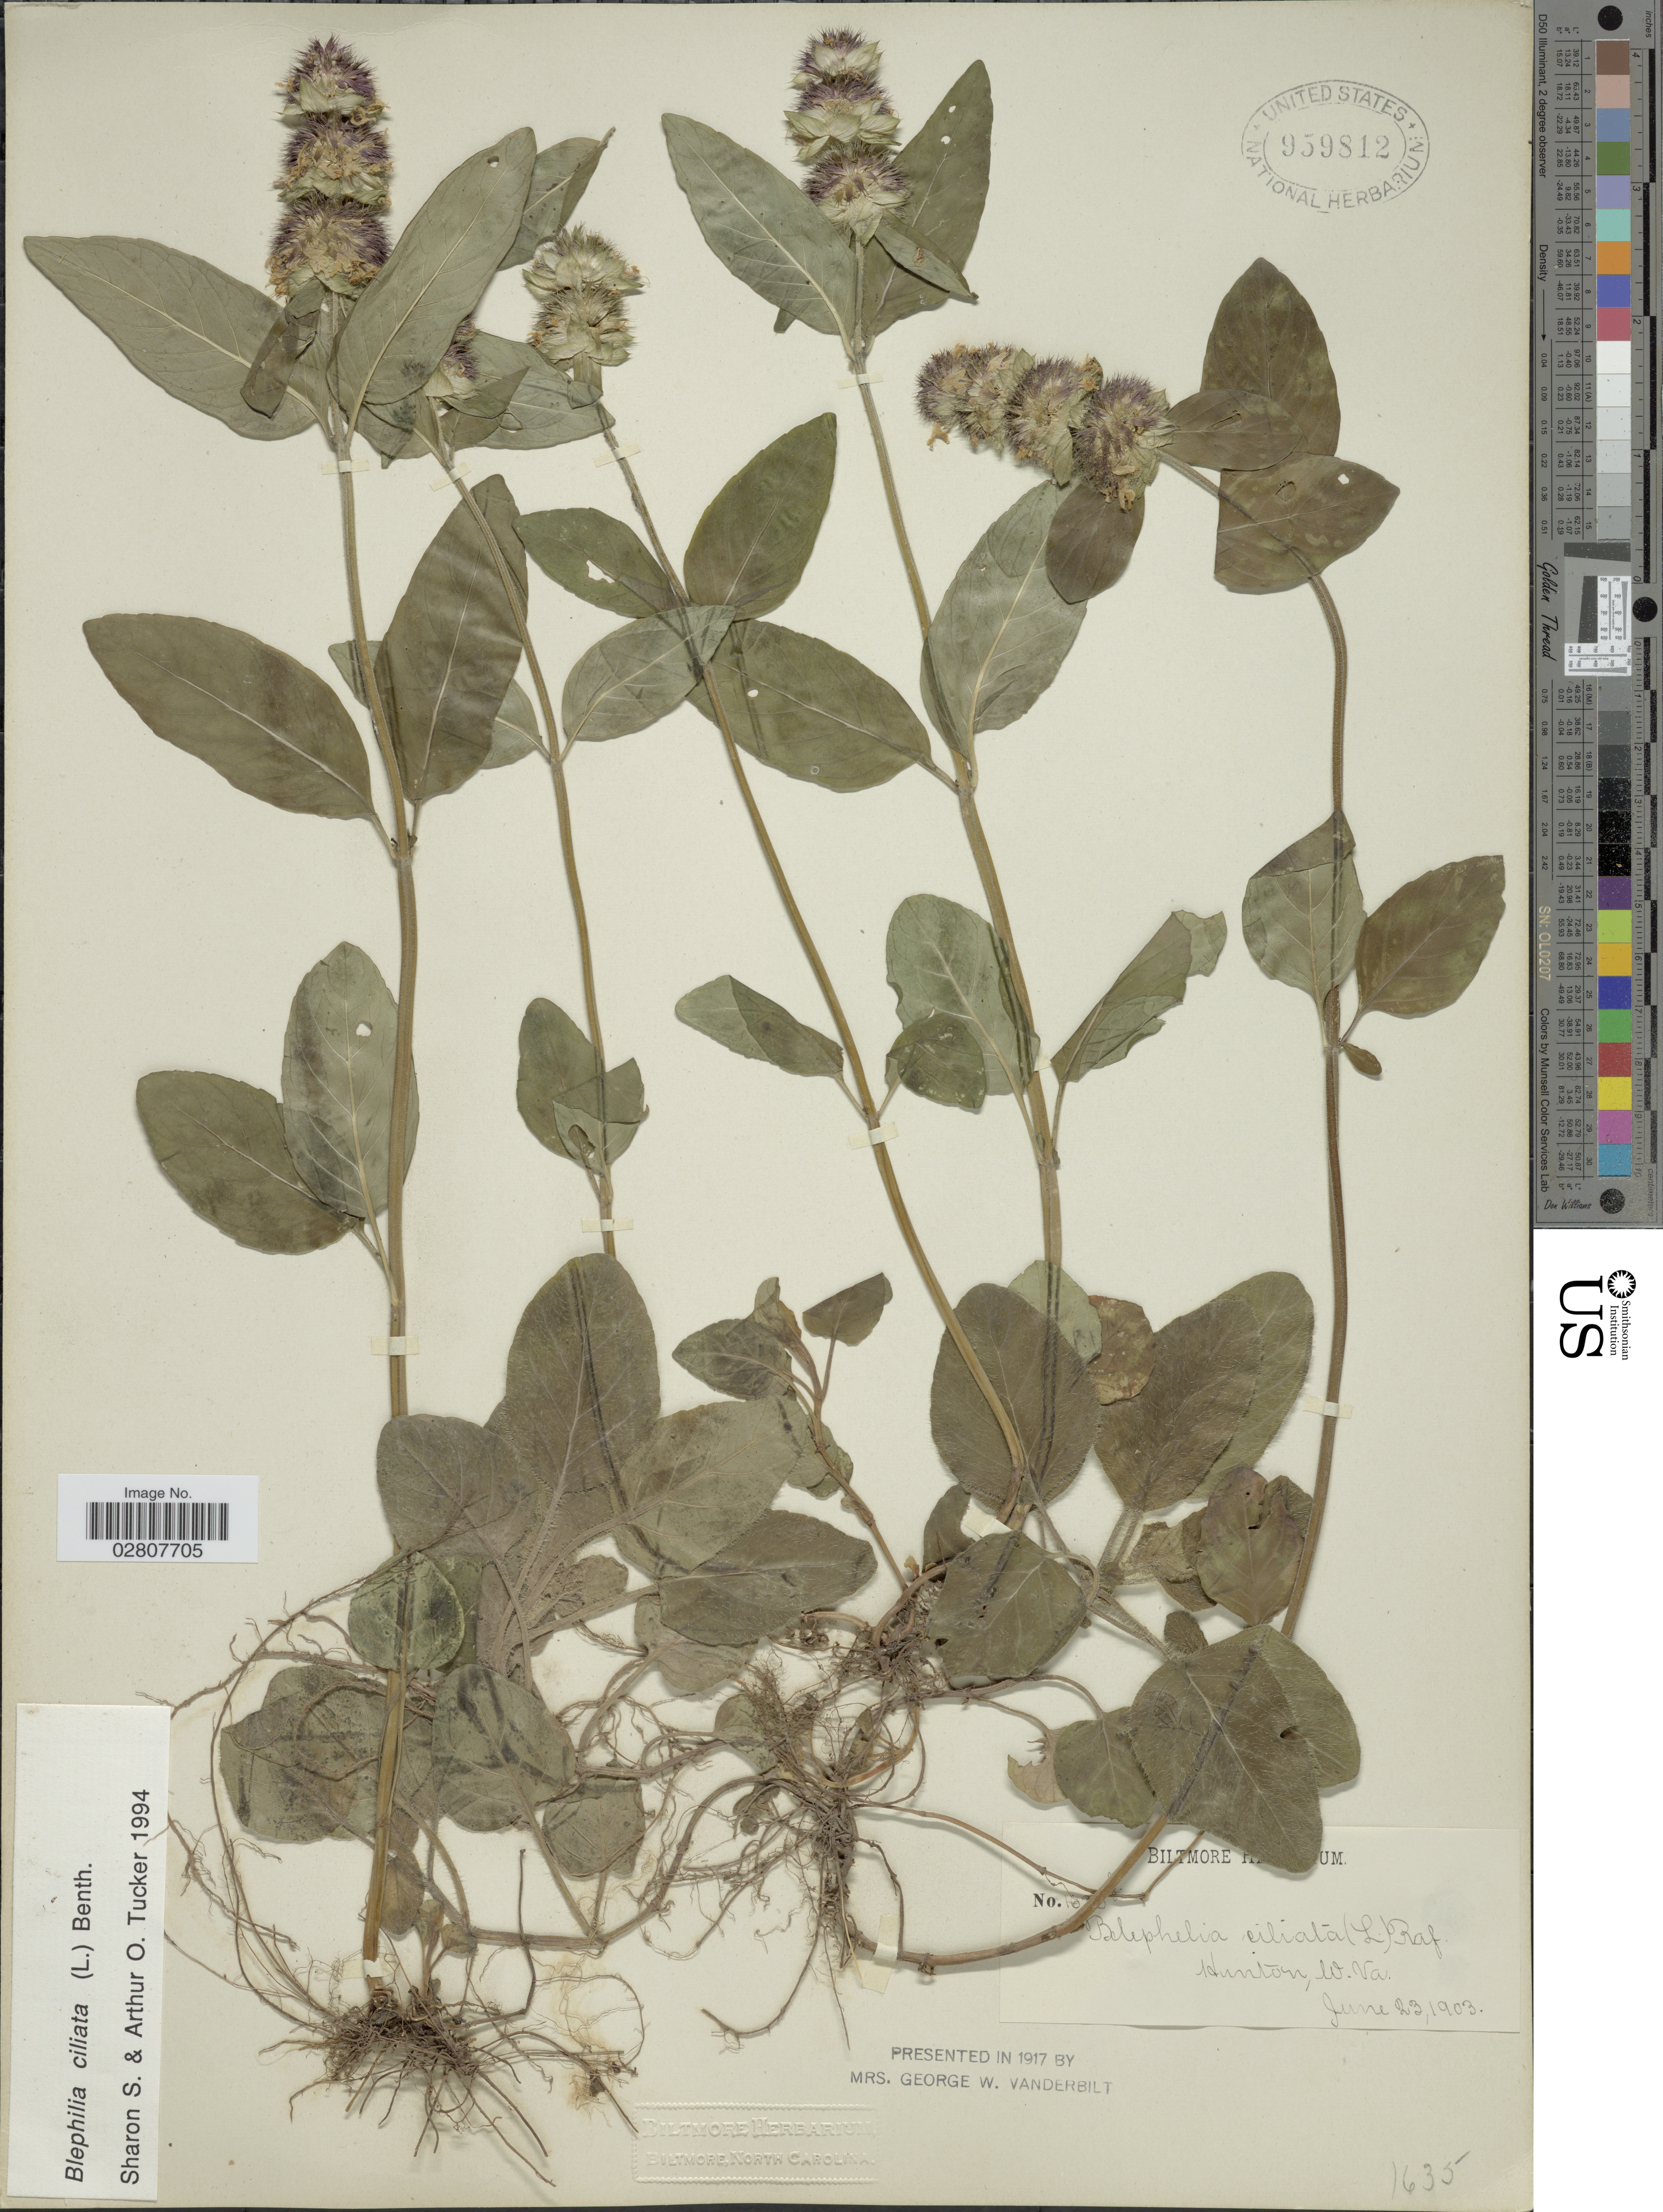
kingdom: Plantae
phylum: Tracheophyta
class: Magnoliopsida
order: Lamiales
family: Lamiaceae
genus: Blephilia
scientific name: Blephilia ciliata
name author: (L.) Raf. ex Benth.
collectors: ex herb. Biltmore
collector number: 16!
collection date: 1903-06-23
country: United States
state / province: West Virginia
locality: Hinton.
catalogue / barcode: US 959812